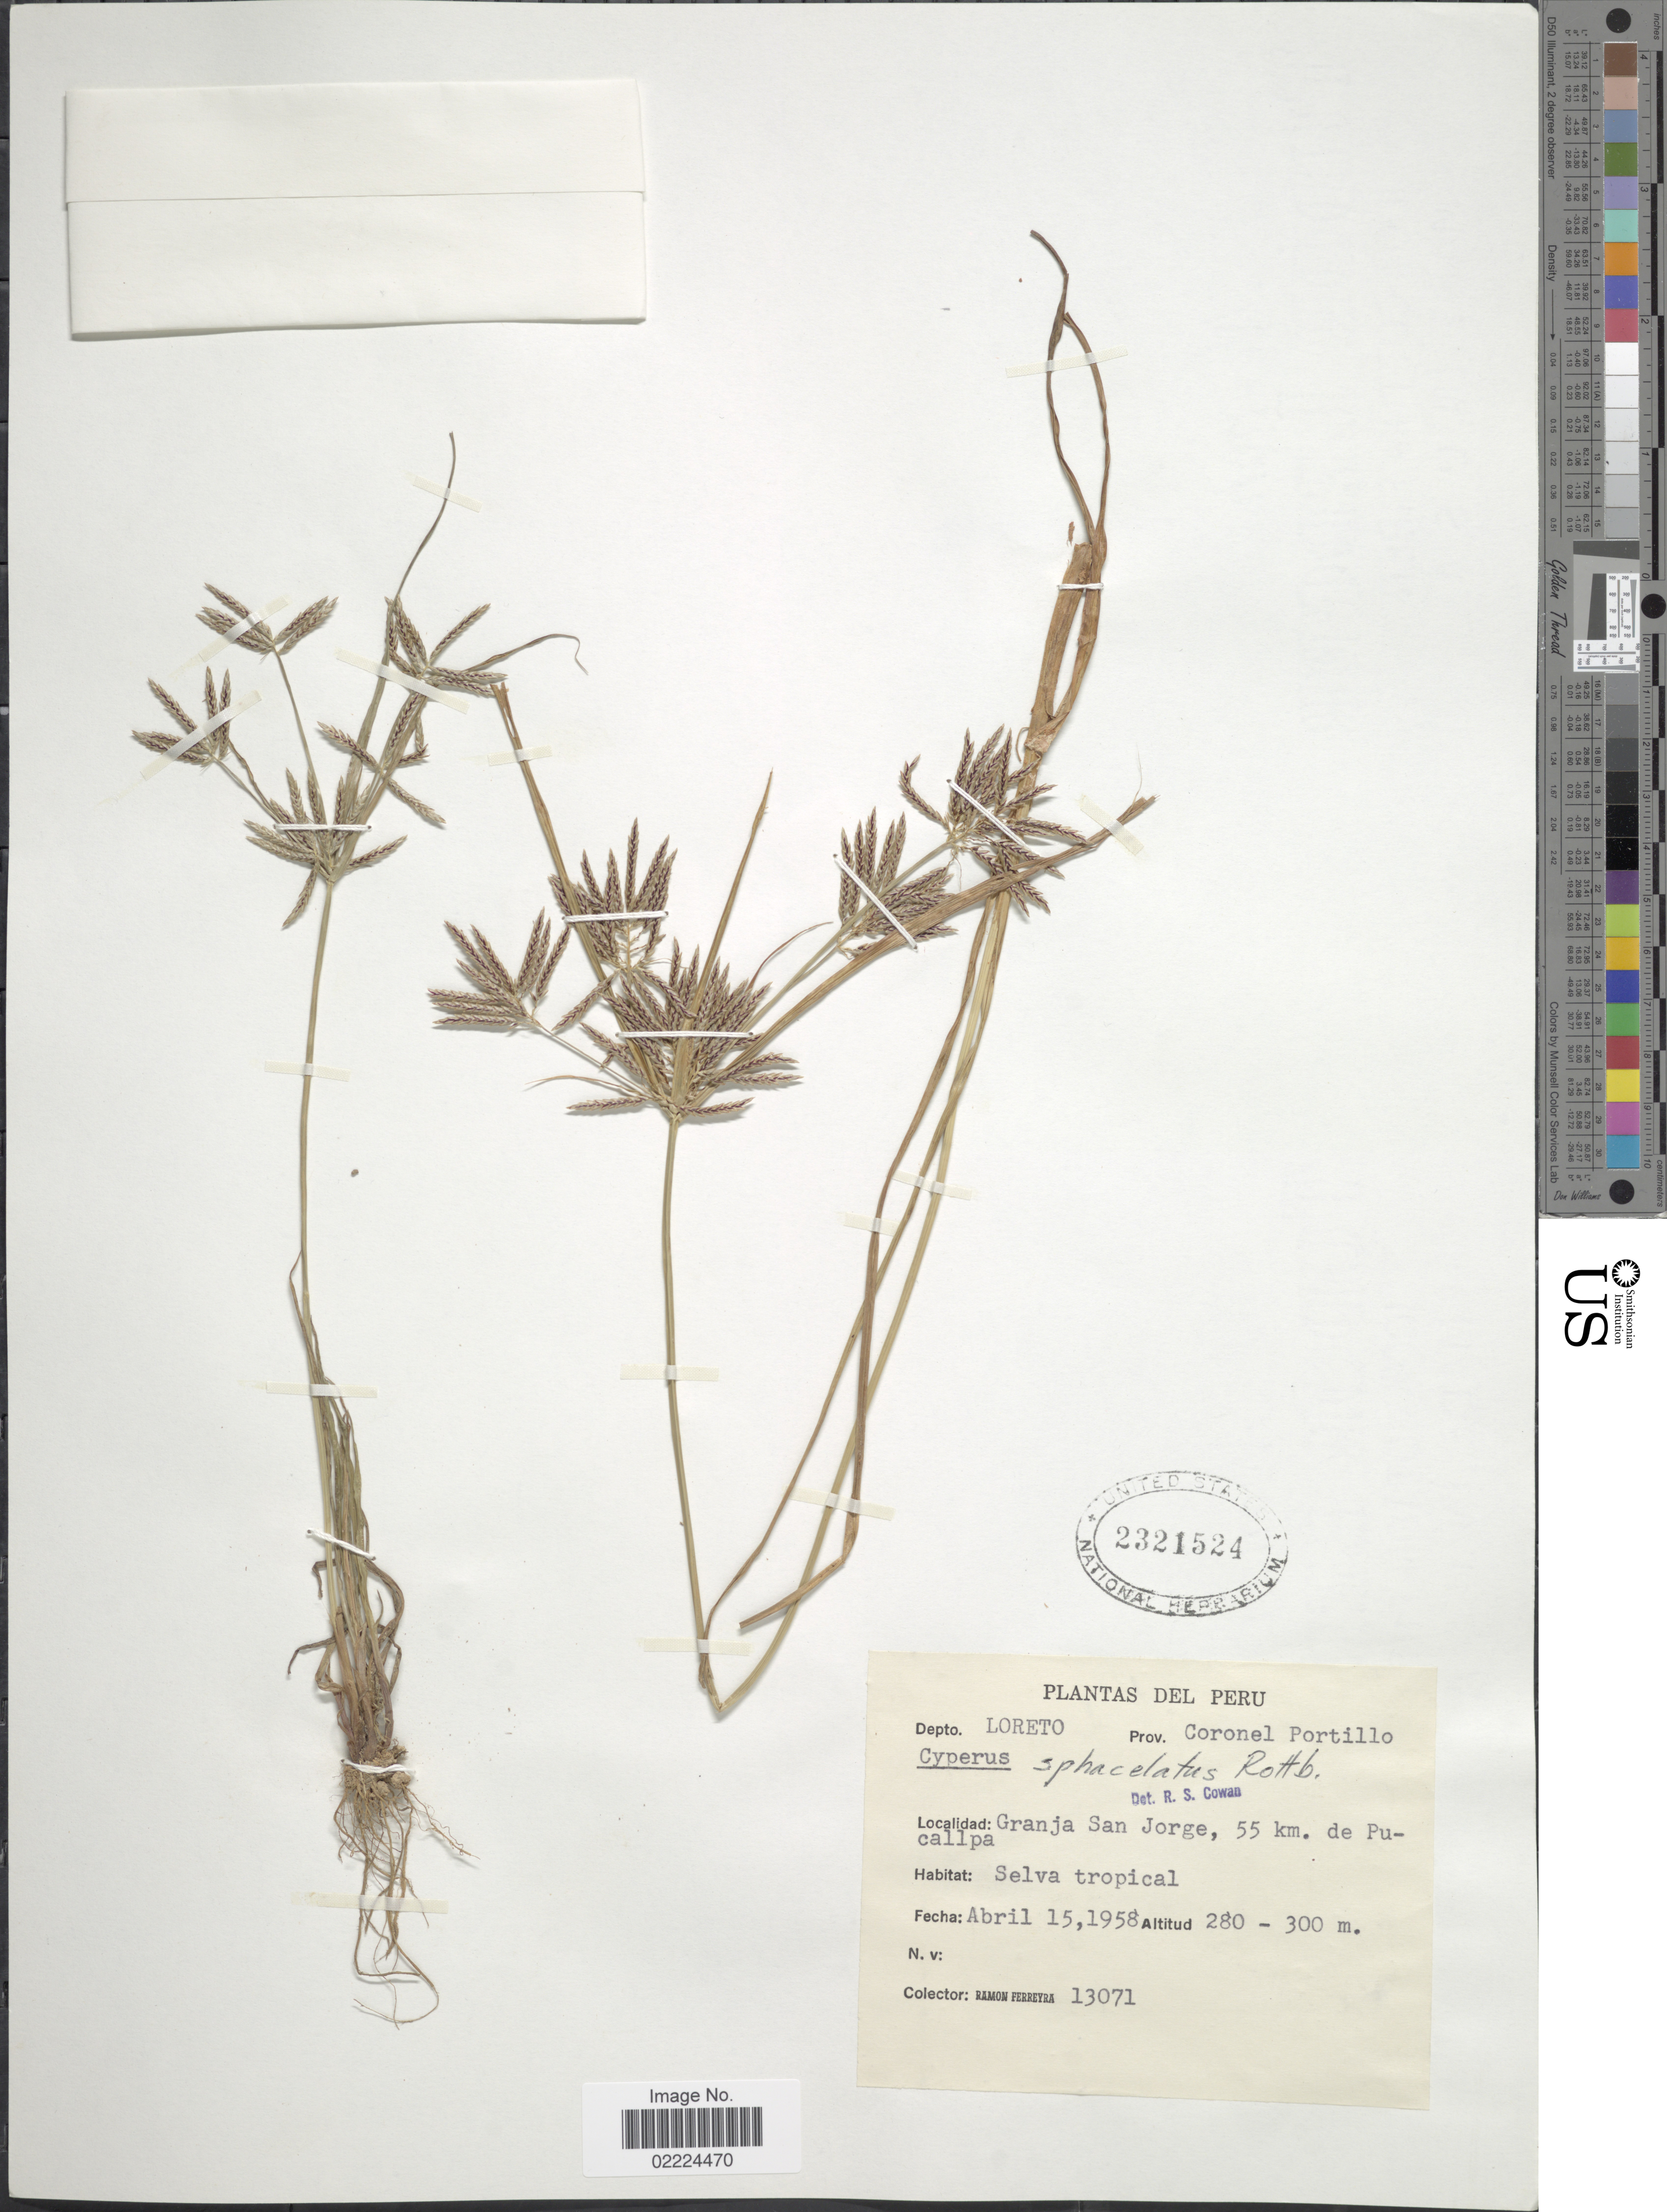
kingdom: Plantae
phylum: Tracheophyta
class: Liliopsida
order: Poales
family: Cyperaceae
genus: Cyperus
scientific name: Cyperus sphacelatus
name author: Rottb.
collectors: R. A. Ferreyra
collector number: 13071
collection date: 1958-04-15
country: Peru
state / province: Loreto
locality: Prov. Coronel Portillo, Granja San Jorge, 55 km. de Pucallpa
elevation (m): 280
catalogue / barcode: US 2321524